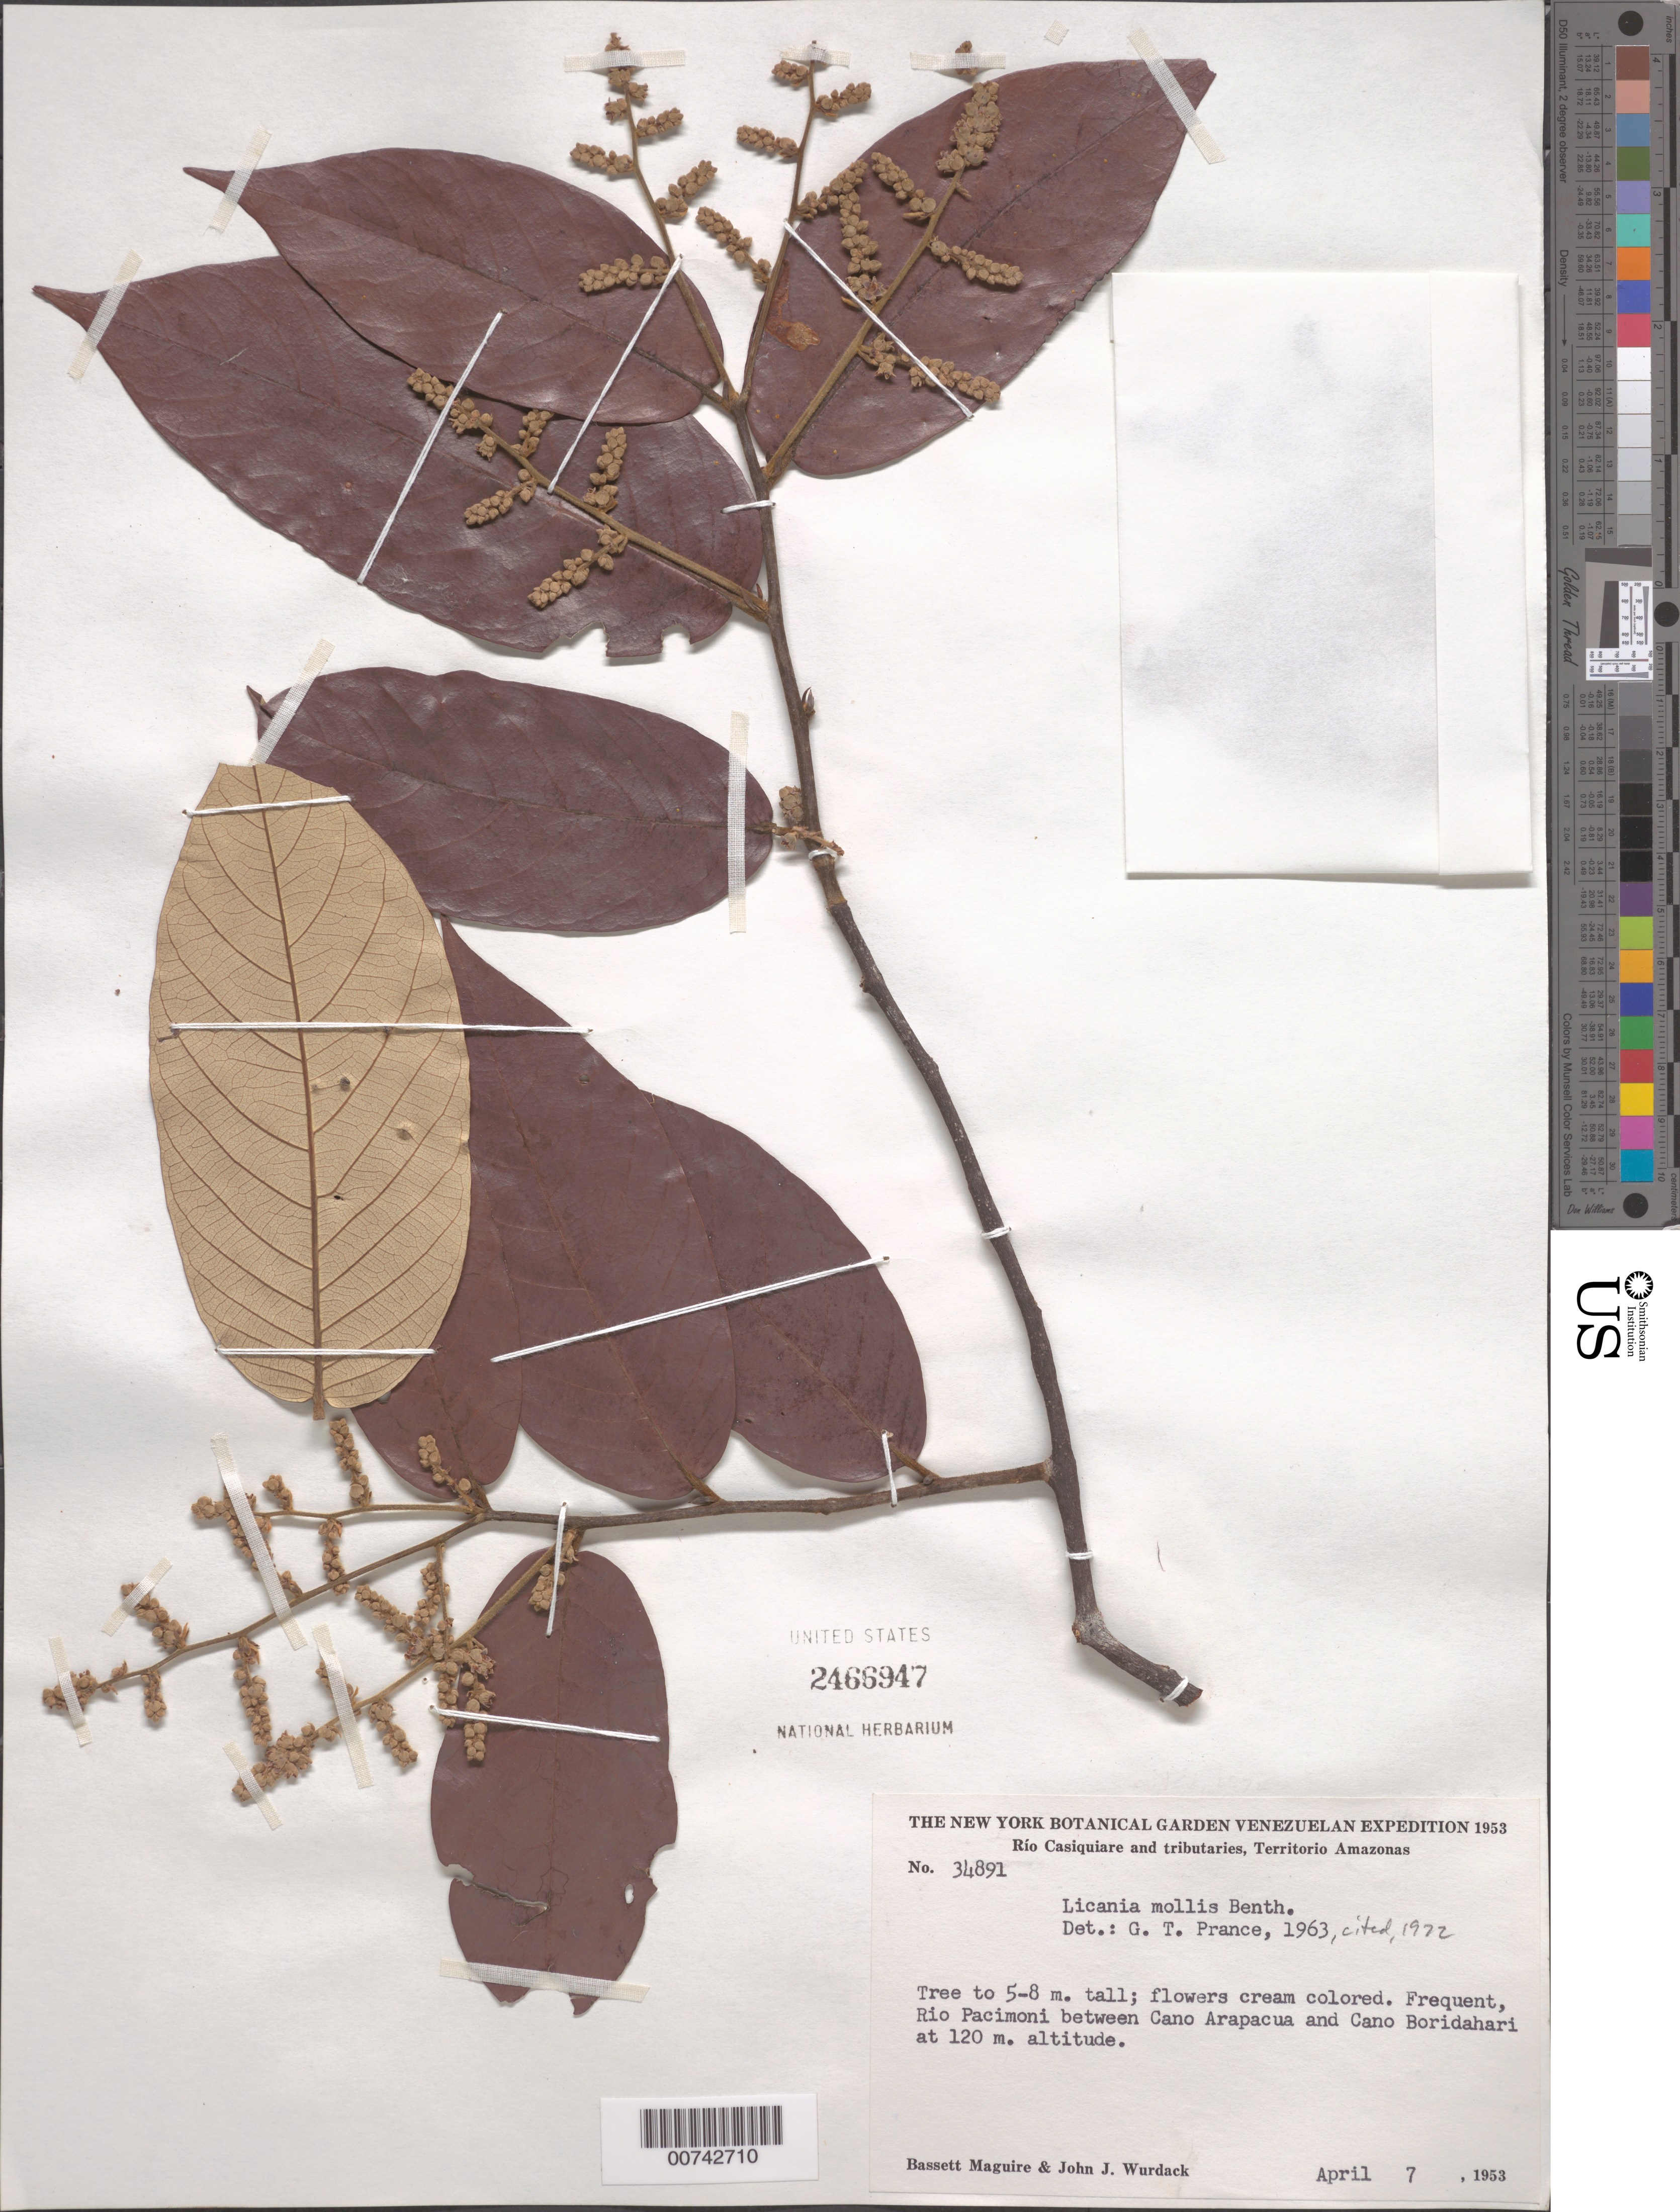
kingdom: Plantae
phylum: Tracheophyta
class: Magnoliopsida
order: Malpighiales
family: Chrysobalanaceae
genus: Licania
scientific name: Licania mollis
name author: Benth.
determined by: Prance, G. T.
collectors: B. Maguire & J. J. Wurdack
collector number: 34891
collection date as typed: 7-Apr-53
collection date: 1953-04-07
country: Venezuela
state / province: Amazonas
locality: Río Pacimoni, between Caño Arapacua and Caño Boridahari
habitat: Tree to 5-8m tall; flowers cream colored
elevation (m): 120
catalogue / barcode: US 2466947